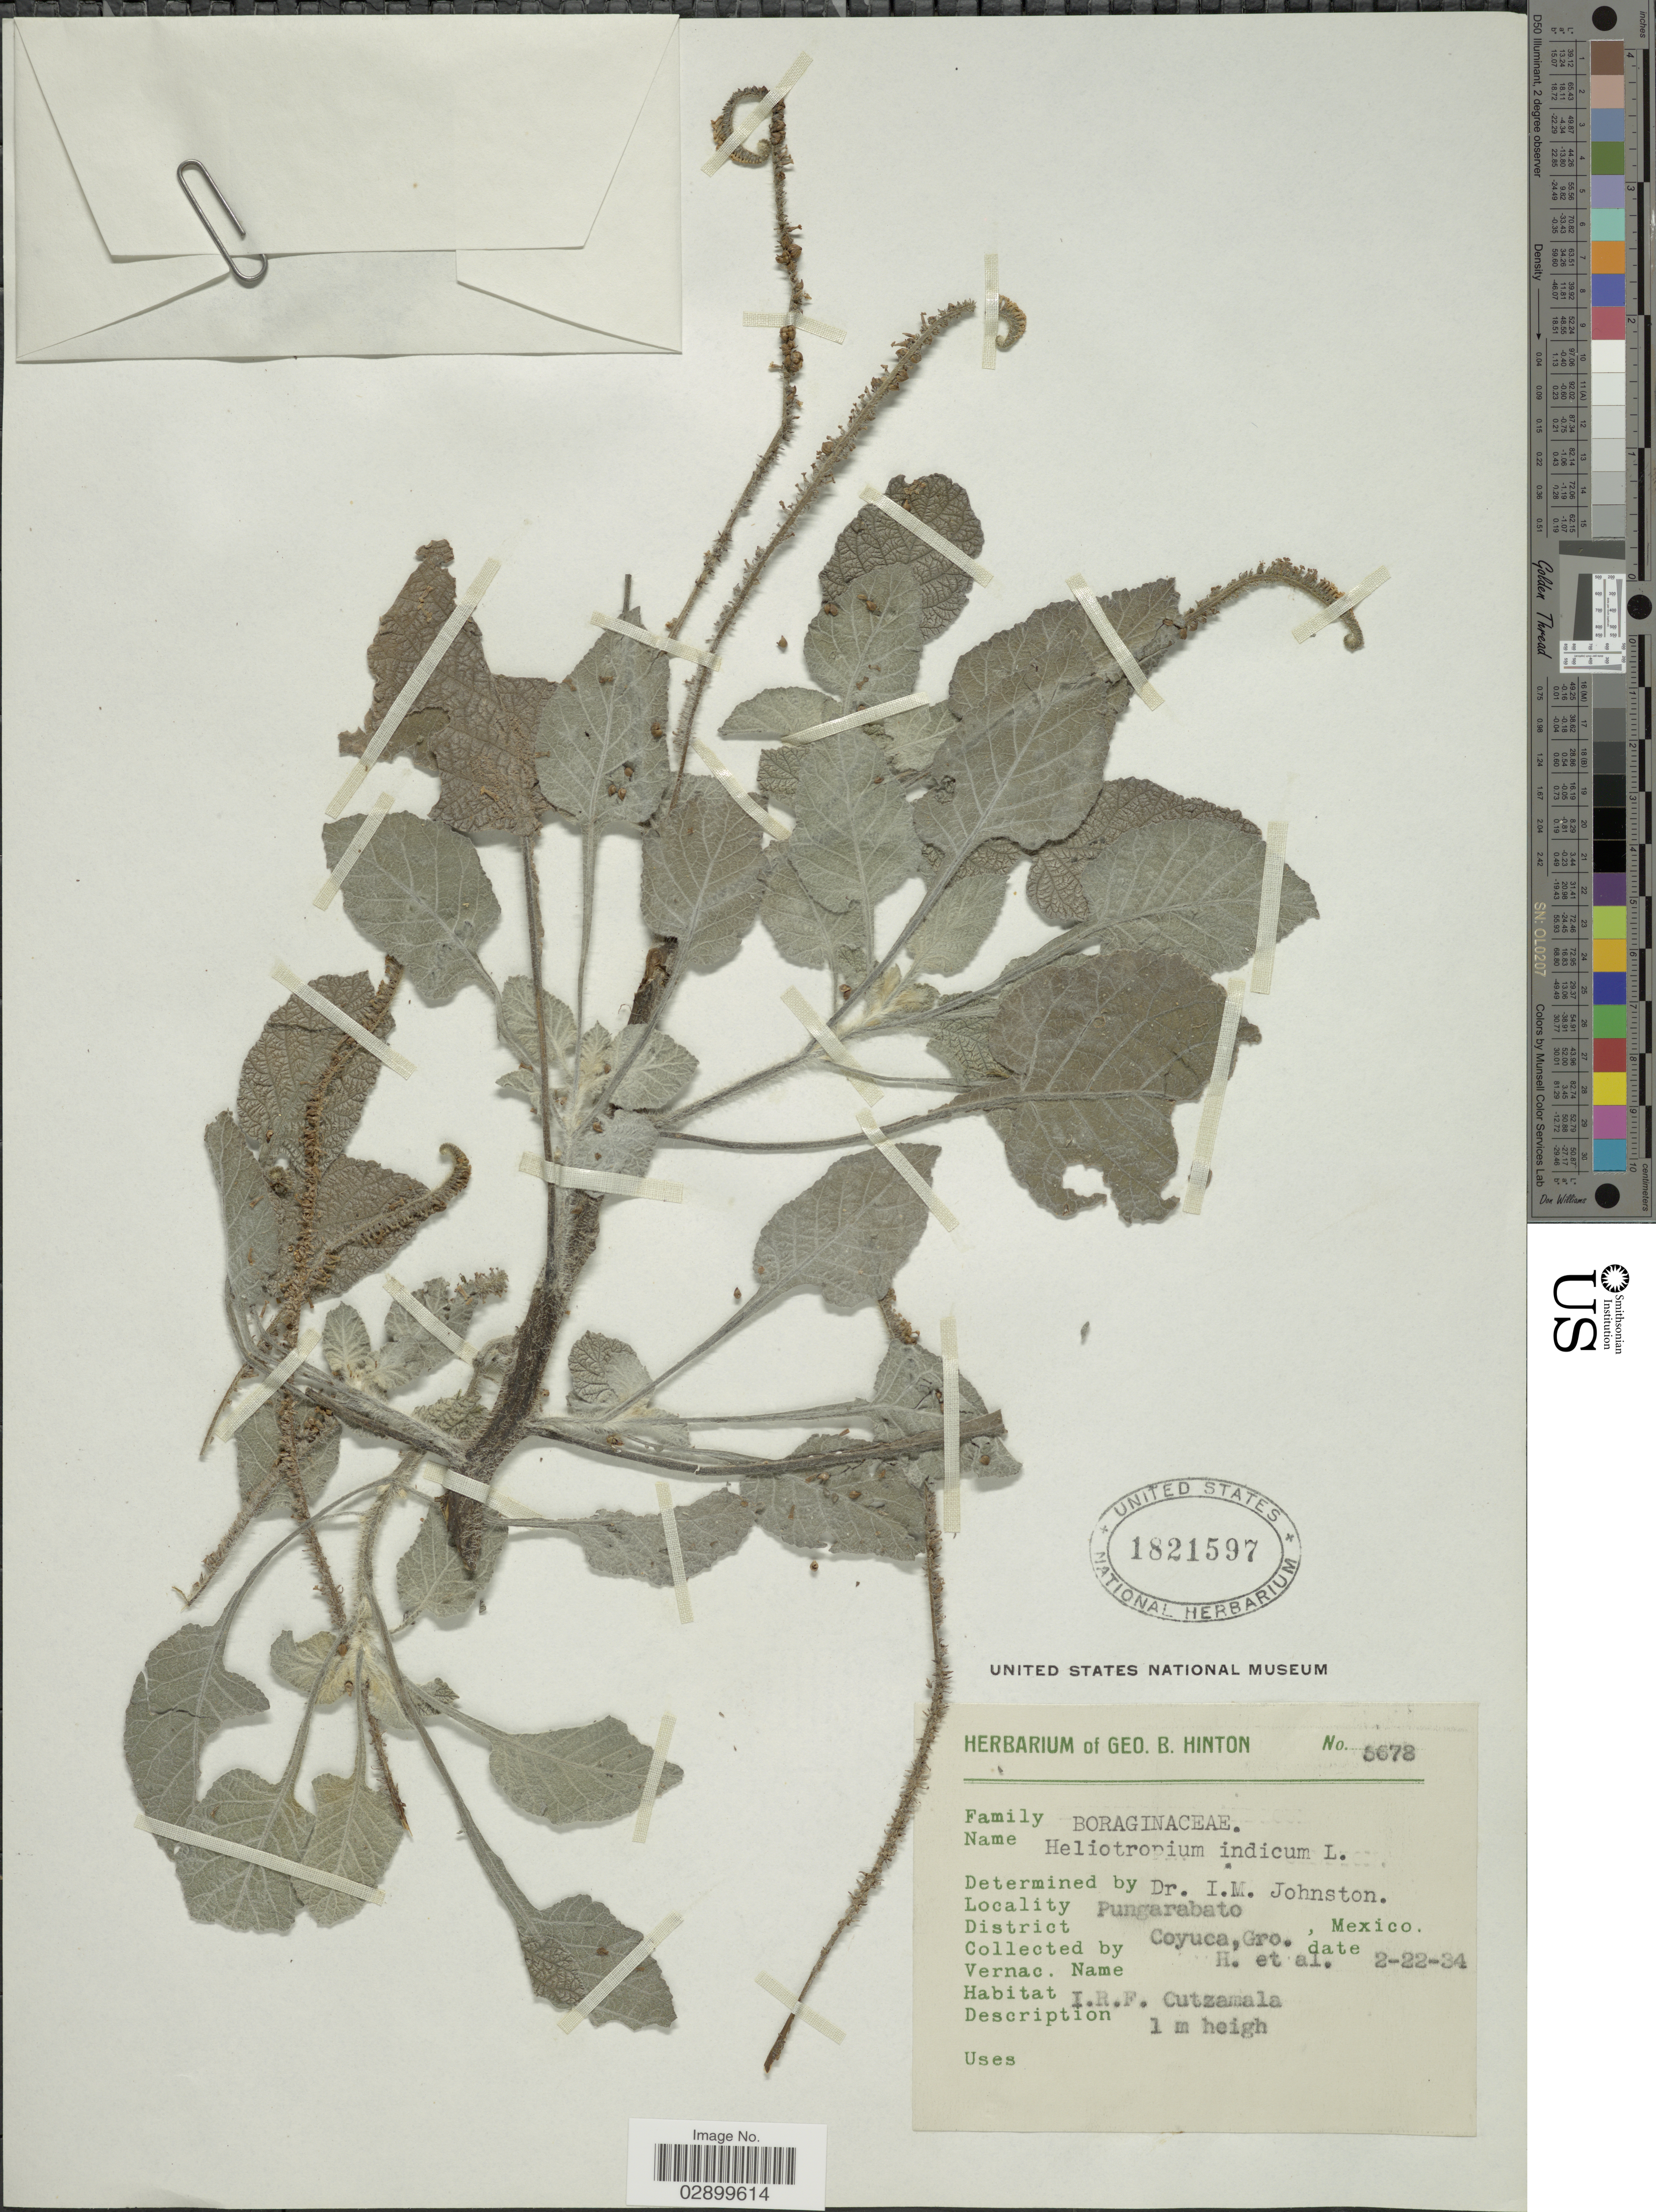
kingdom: Plantae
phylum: Tracheophyta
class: Magnoliopsida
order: Boraginales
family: Heliotropiaceae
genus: Heliotropium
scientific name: Heliotropium indicum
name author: L.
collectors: G. B. Hinton & et al.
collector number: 5678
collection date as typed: Transcribed d/m/y: 22/2/34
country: Mexico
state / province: Guerrero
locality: Pungarabato, District Coyuca.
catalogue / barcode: US 1821597